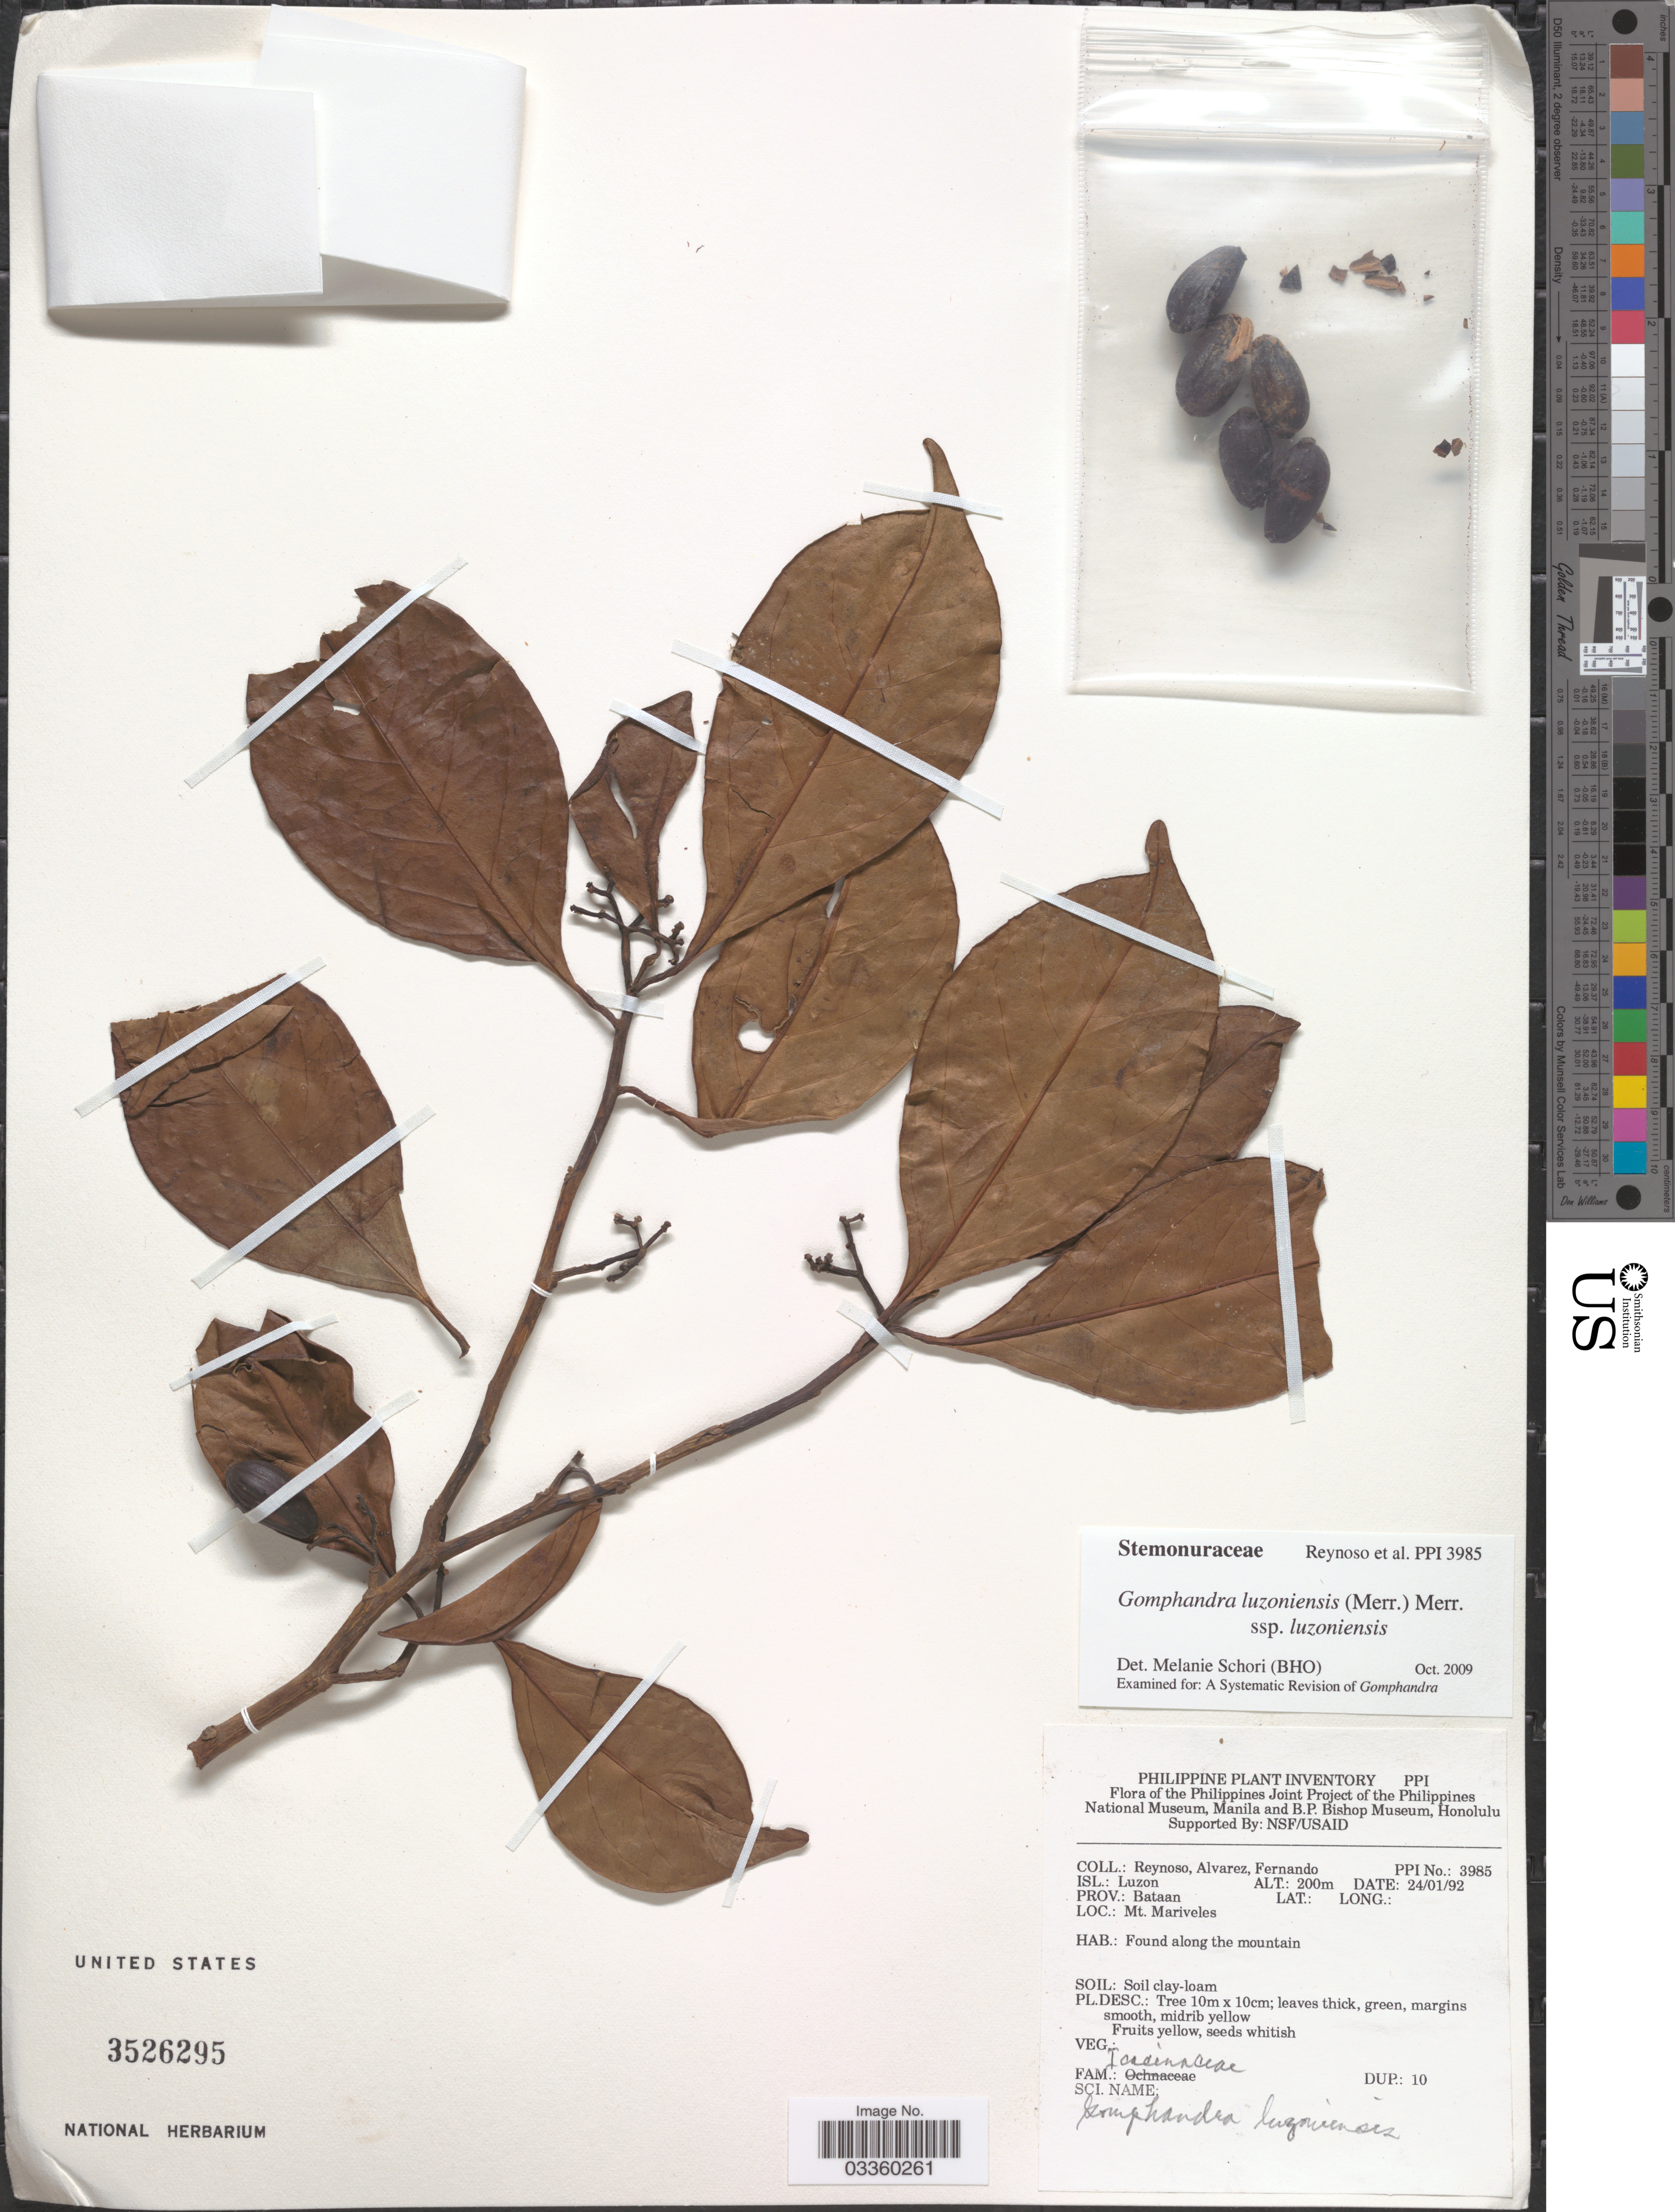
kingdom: Plantae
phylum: Tracheophyta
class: Magnoliopsida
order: Cardiopteridales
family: Stemonuraceae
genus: Gomphandra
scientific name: Gomphandra luzoniensis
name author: (Merr.) Merr.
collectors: E. Reynoso, -- Alvarez & -- Fernando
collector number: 3985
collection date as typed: Transcribed d/m/y: 24/1/92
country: Philippines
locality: Isl. Luzon. Prov.: Bataan. Mt. Mariveles.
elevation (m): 200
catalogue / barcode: US 3526295